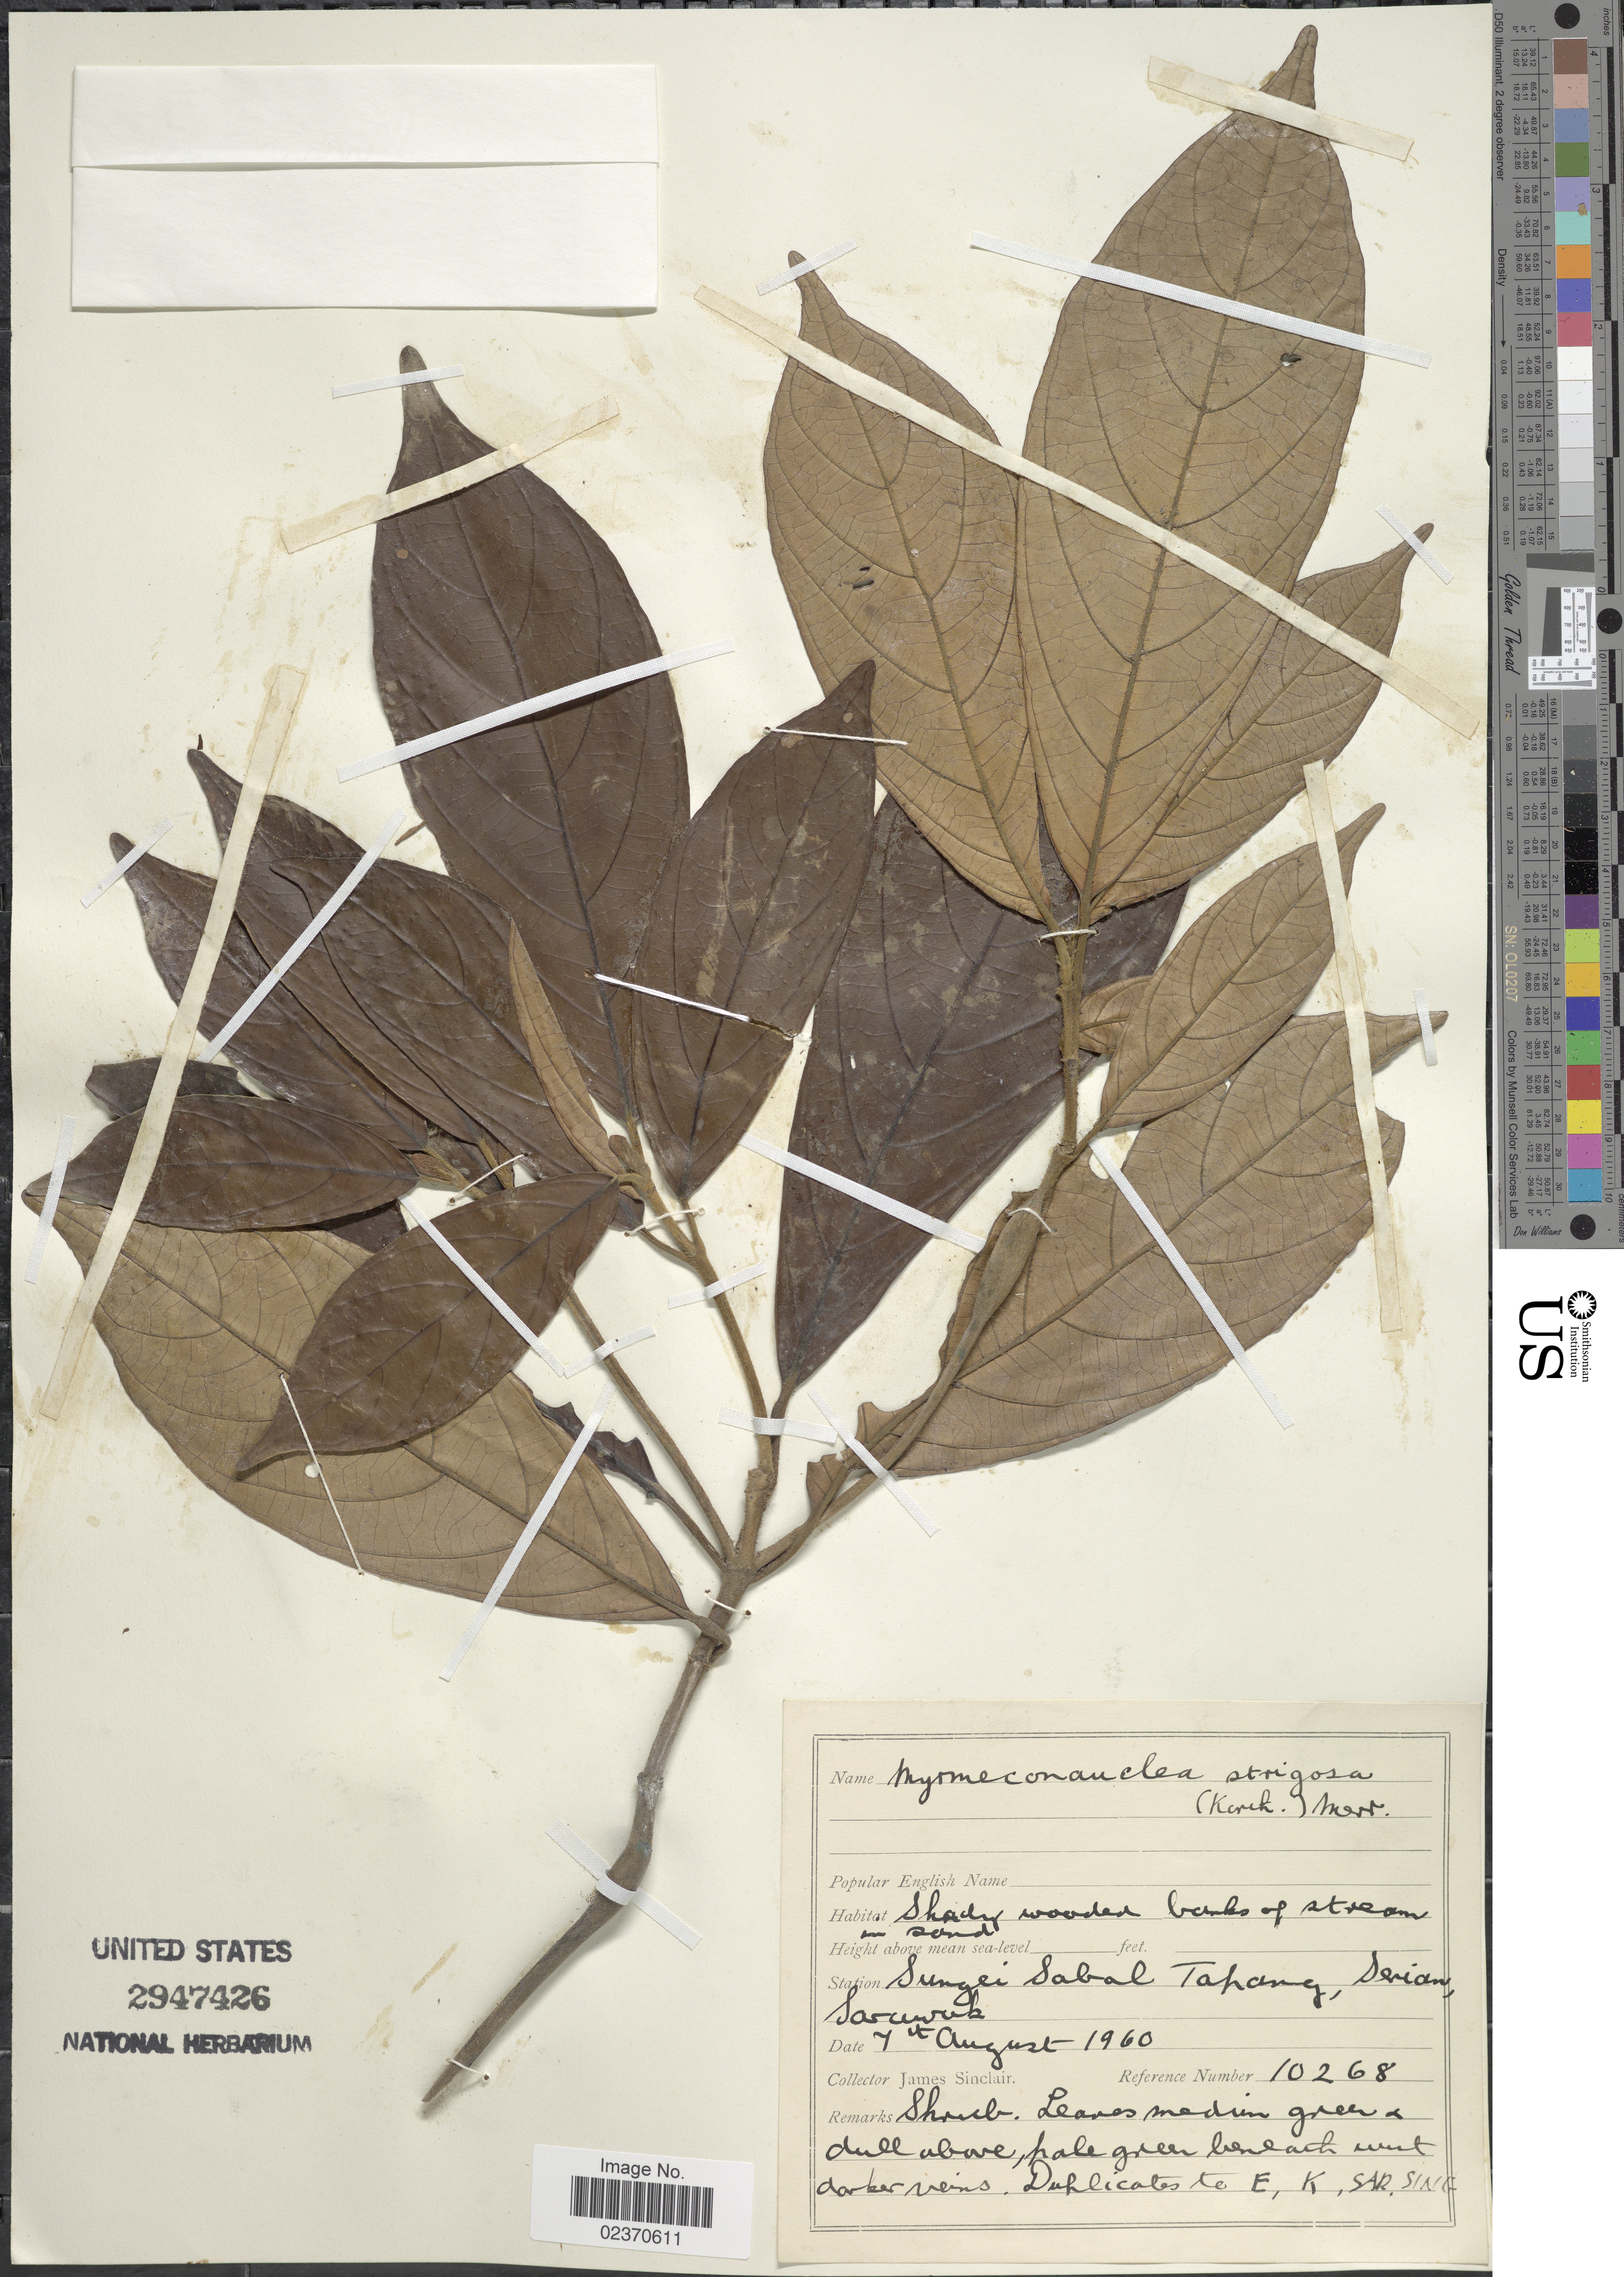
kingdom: Plantae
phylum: Tracheophyta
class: Magnoliopsida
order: Gentianales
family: Rubiaceae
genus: Myrmeconauclea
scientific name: Myrmeconauclea strigosa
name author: (Korth.) Merr.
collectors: J. Sinclair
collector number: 10268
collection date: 1960-08-07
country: Malaysia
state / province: Sarawak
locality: Sungei Sabal Tahang, Serian Sarawak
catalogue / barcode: US 2947426